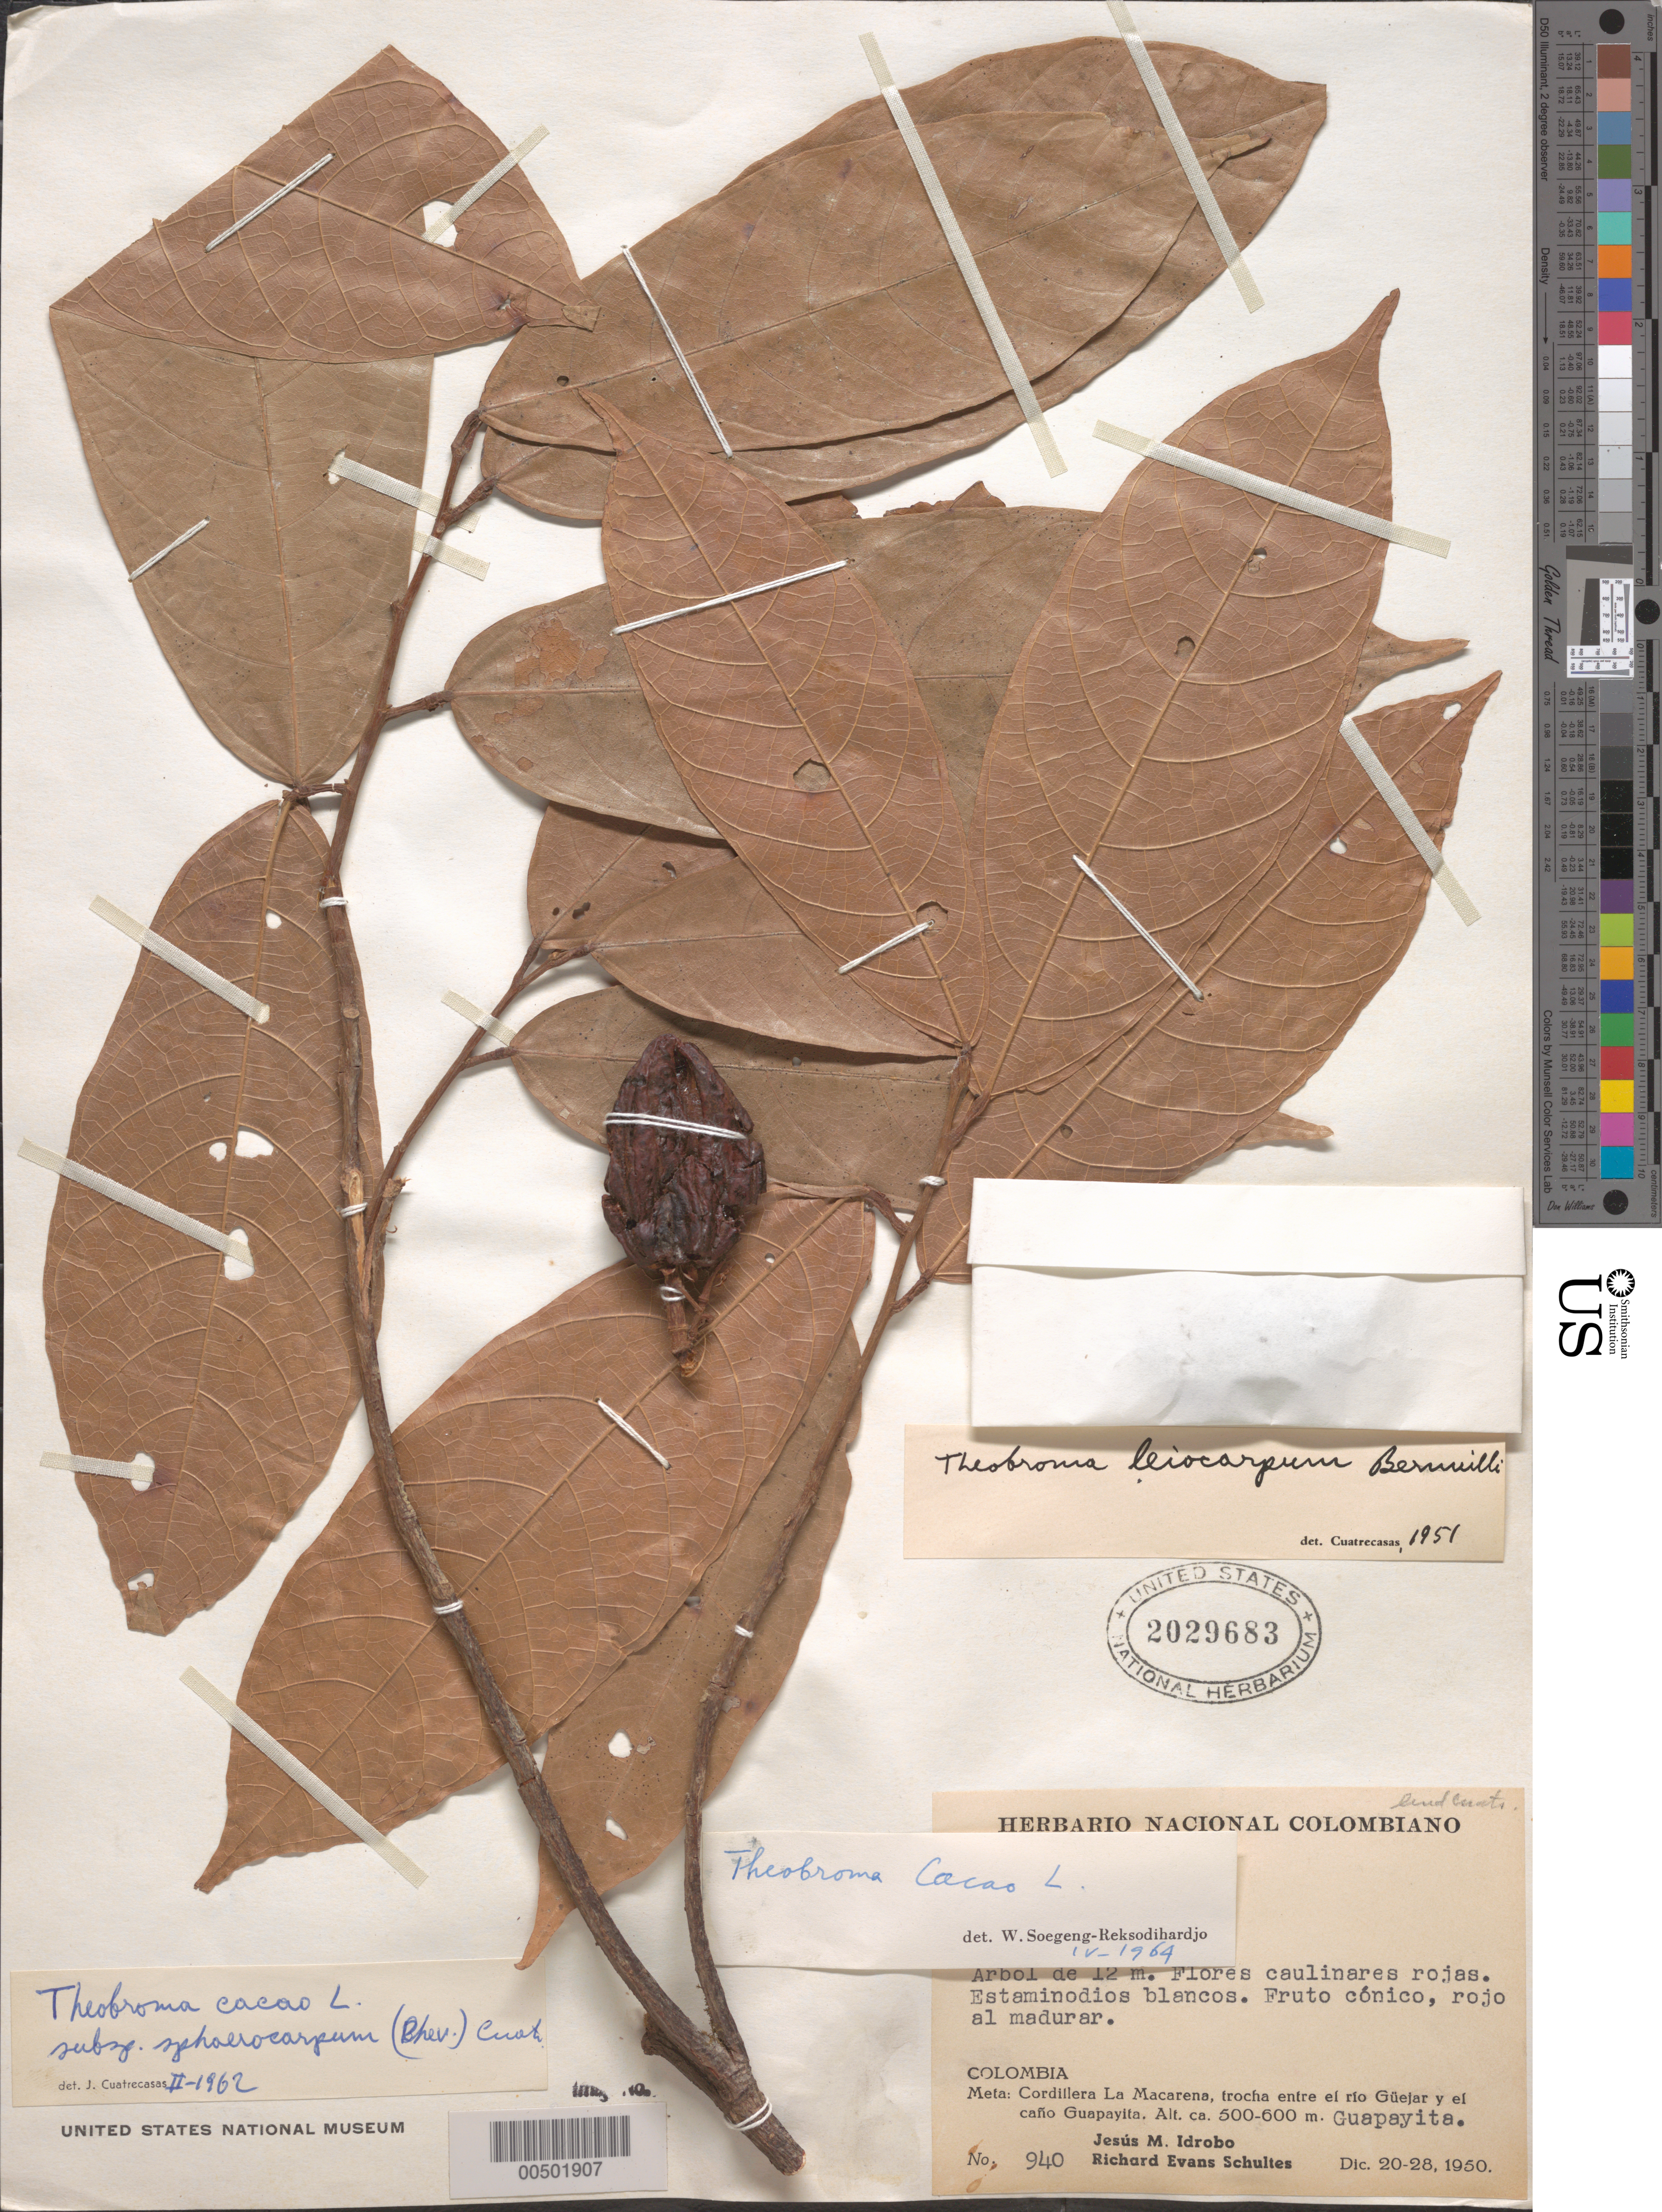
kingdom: Plantae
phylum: Tracheophyta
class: Magnoliopsida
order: Malvales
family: Malvaceae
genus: Theobroma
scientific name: Theobroma cacao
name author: L.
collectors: J. M. Idrobo & R. E. Schultes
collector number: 940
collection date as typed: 20 Dec 1950 to 28 Dec 1950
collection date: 1950-12-20/1950-12-28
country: Colombia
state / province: Meta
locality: Guapayita. Cordillera de Macarena, Trocha entre el Río Güejar y el Caño Guapayita.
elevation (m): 500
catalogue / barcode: US 2029683